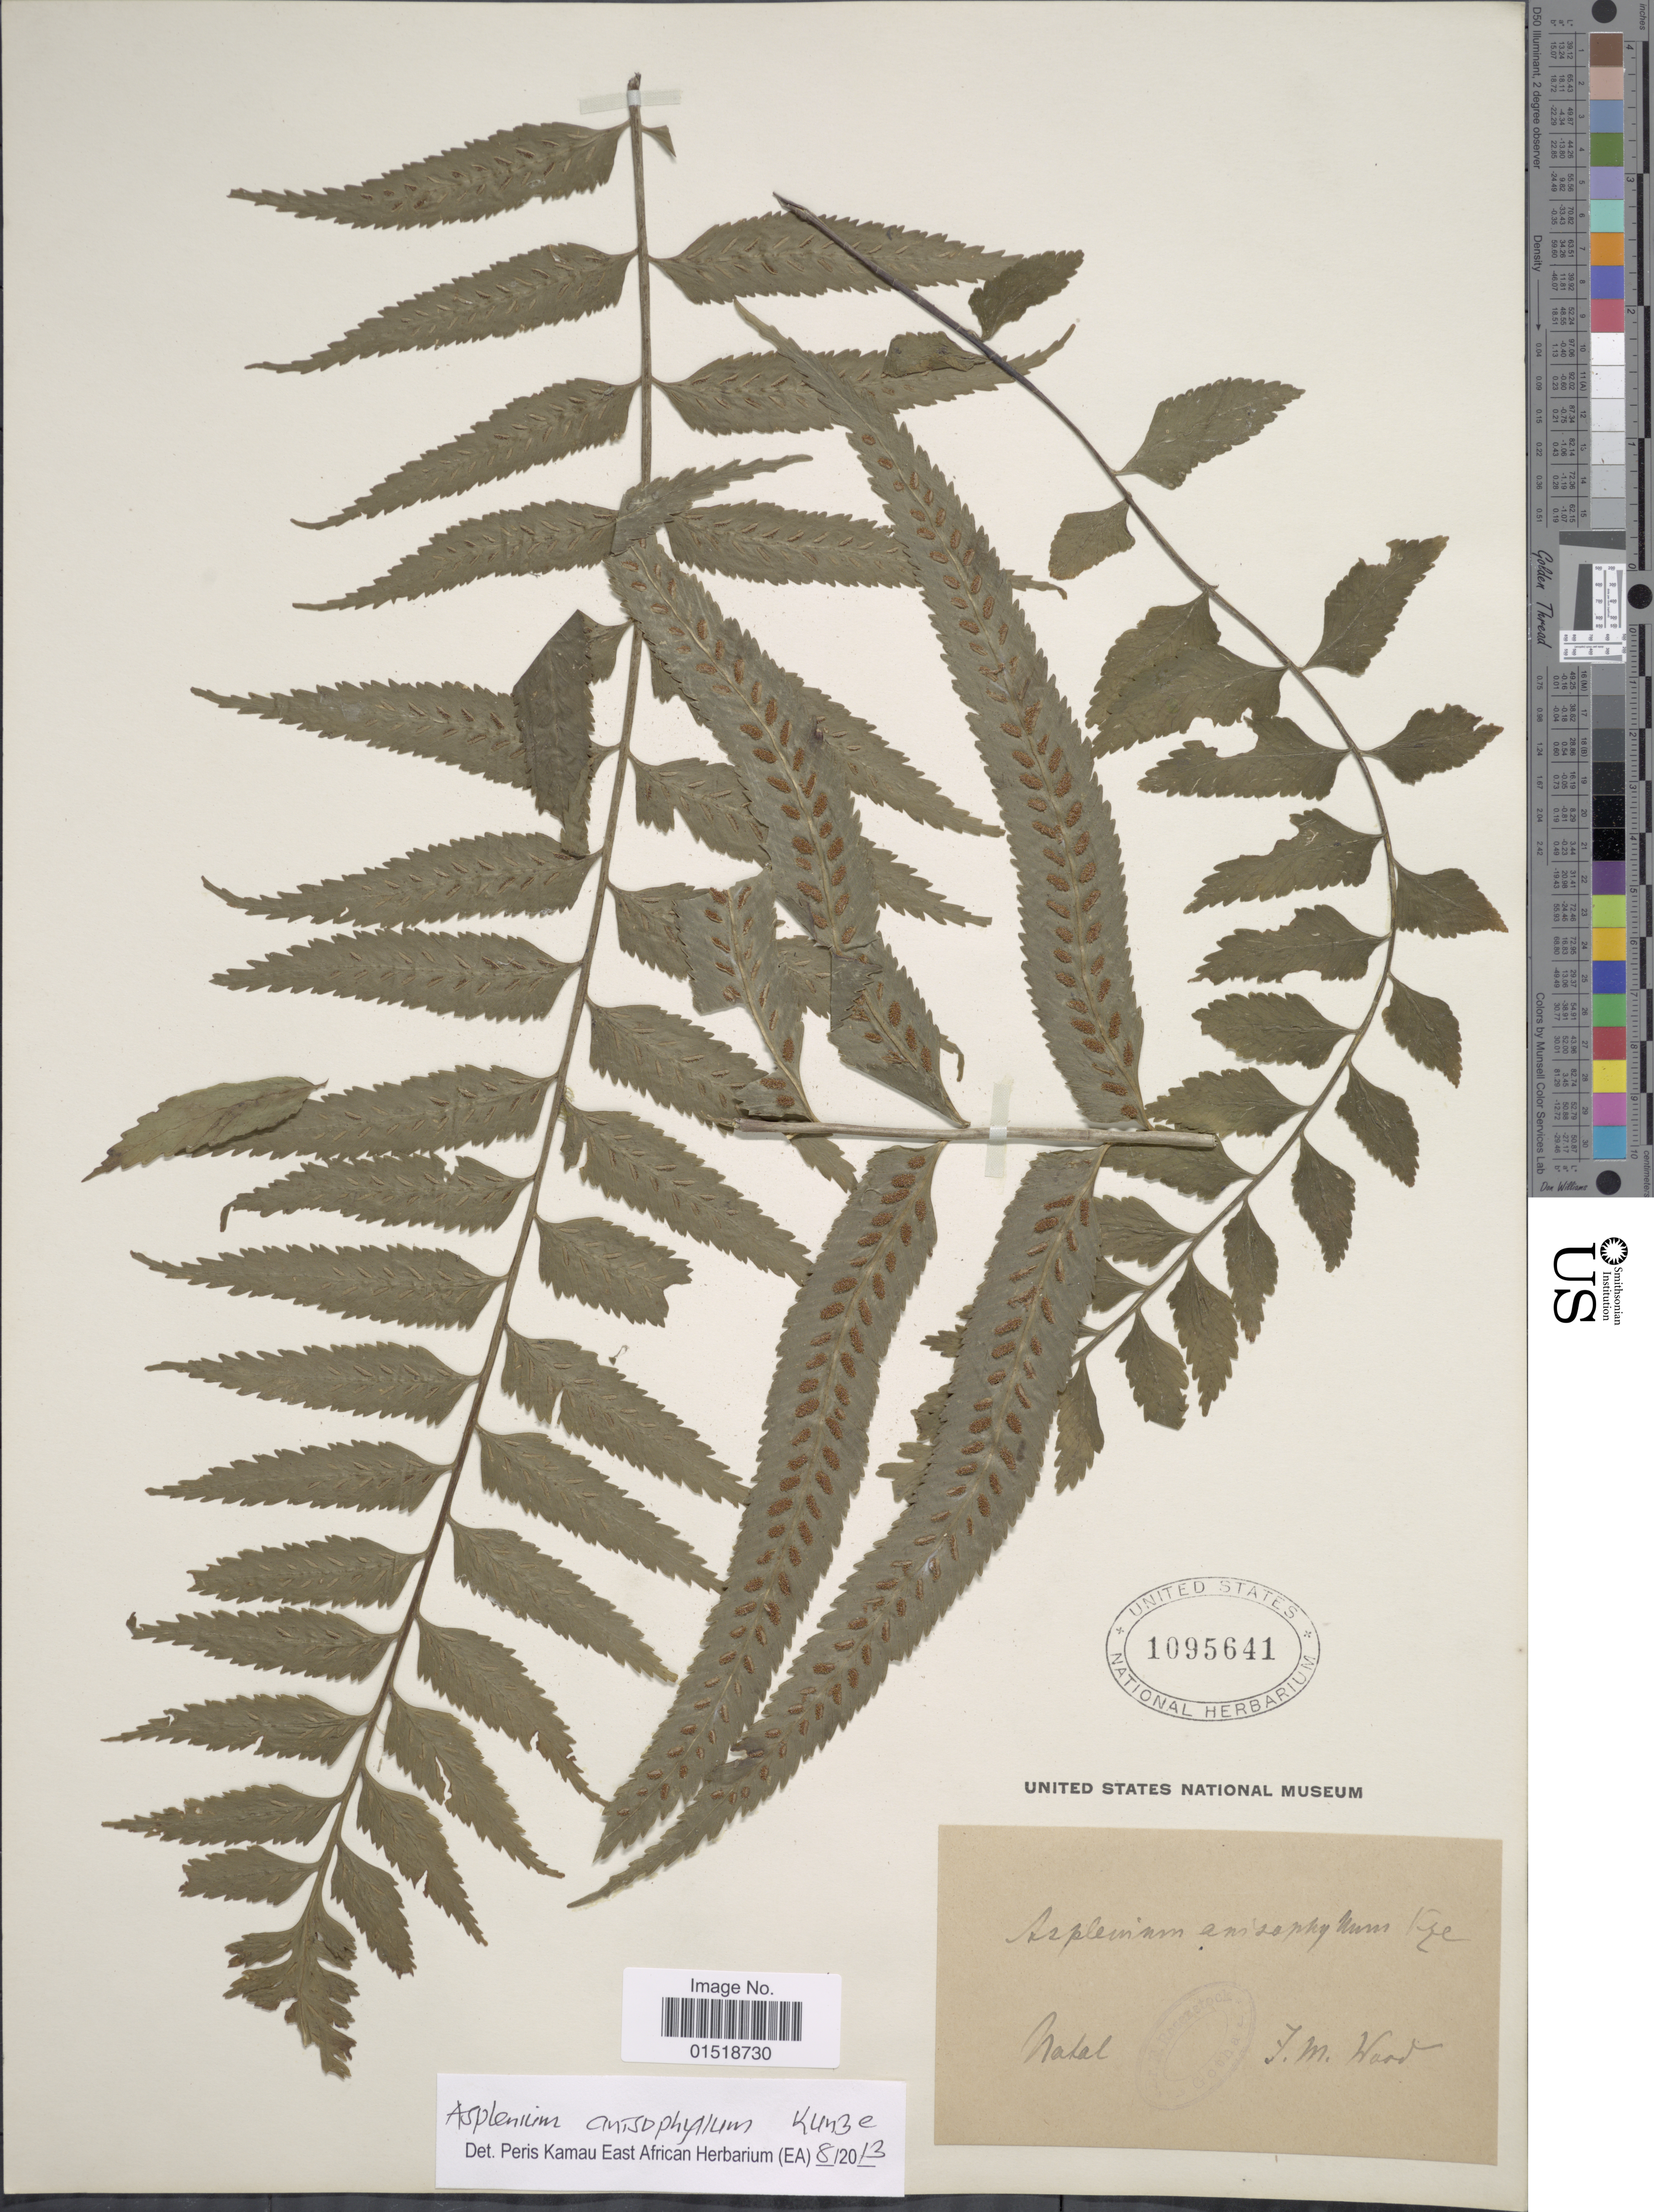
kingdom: Plantae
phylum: Tracheophyta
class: Polypodiopsida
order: Polypodiales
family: Aspleniaceae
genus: Asplenium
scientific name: Asplenium anisophyllum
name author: Kunze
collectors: F. Wood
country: South Africa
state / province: KwaZulu-Natal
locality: Natal.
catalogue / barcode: US 1095641